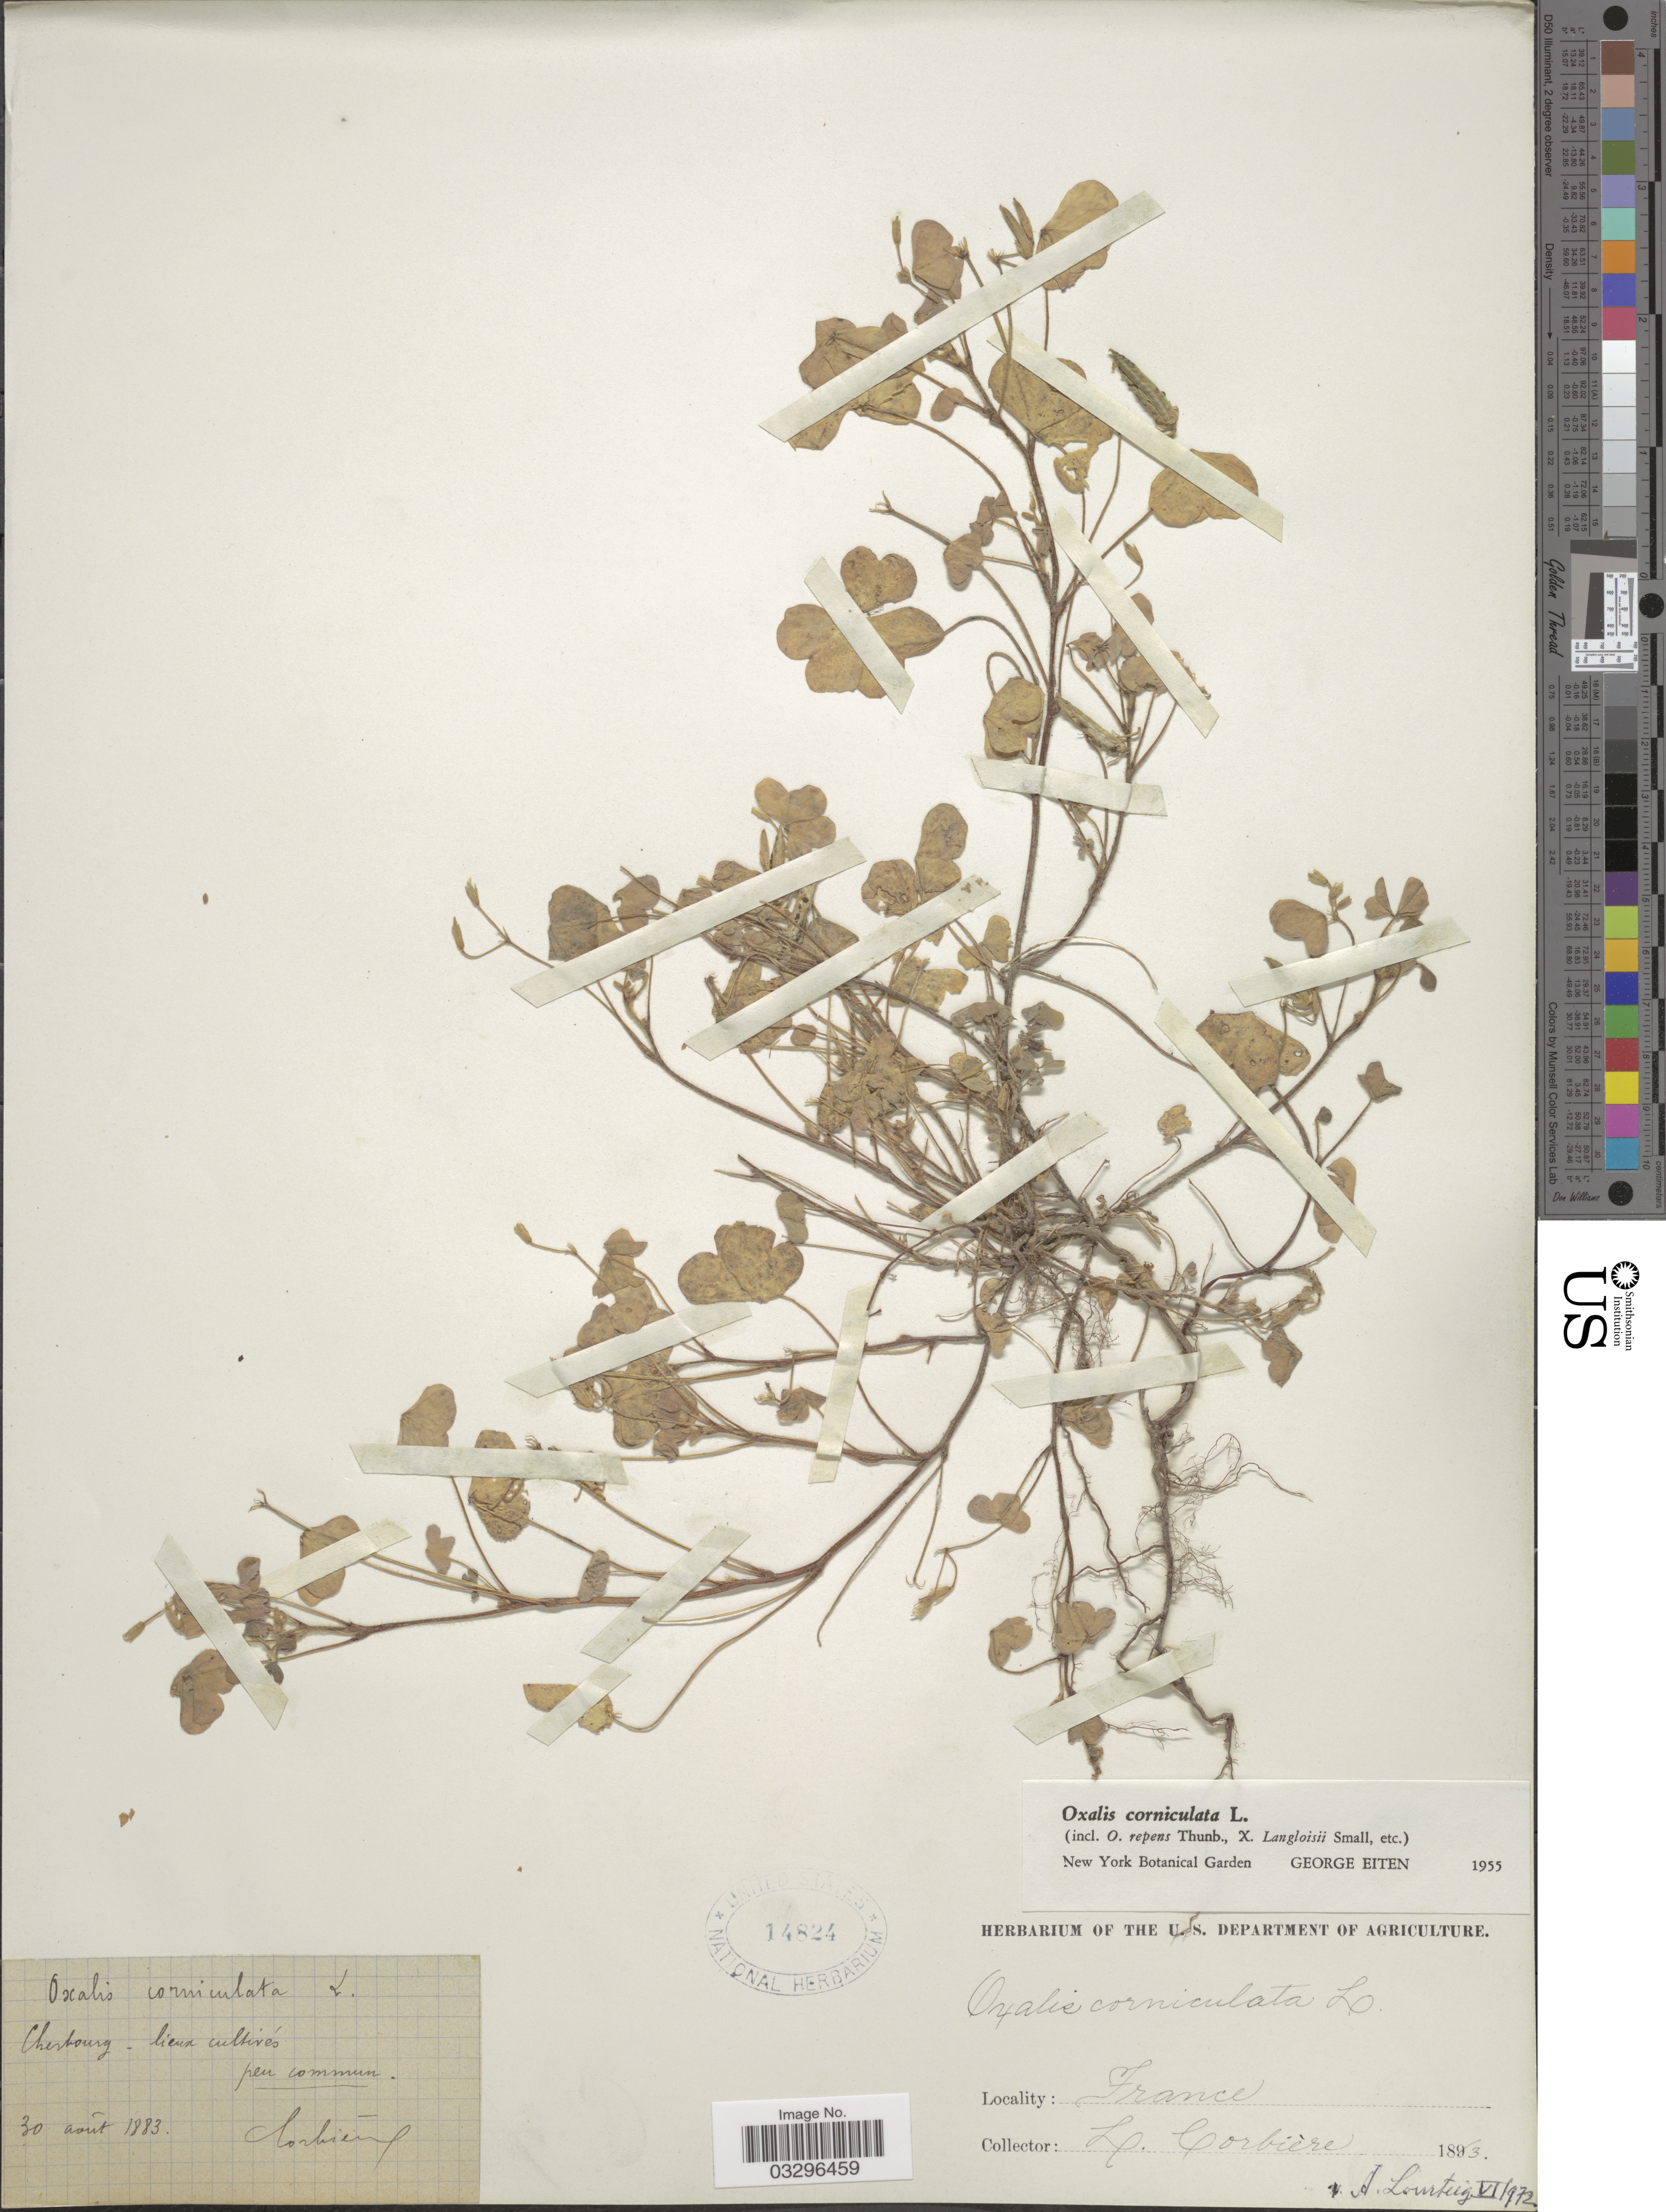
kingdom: Plantae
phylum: Tracheophyta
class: Magnoliopsida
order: Oxalidales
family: Oxalidaceae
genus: Oxalis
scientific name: Oxalis corniculata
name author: L.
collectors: L. Corbière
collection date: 1883-08-30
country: France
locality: Cherbourg - lieux cultivés.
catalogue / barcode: US 14824